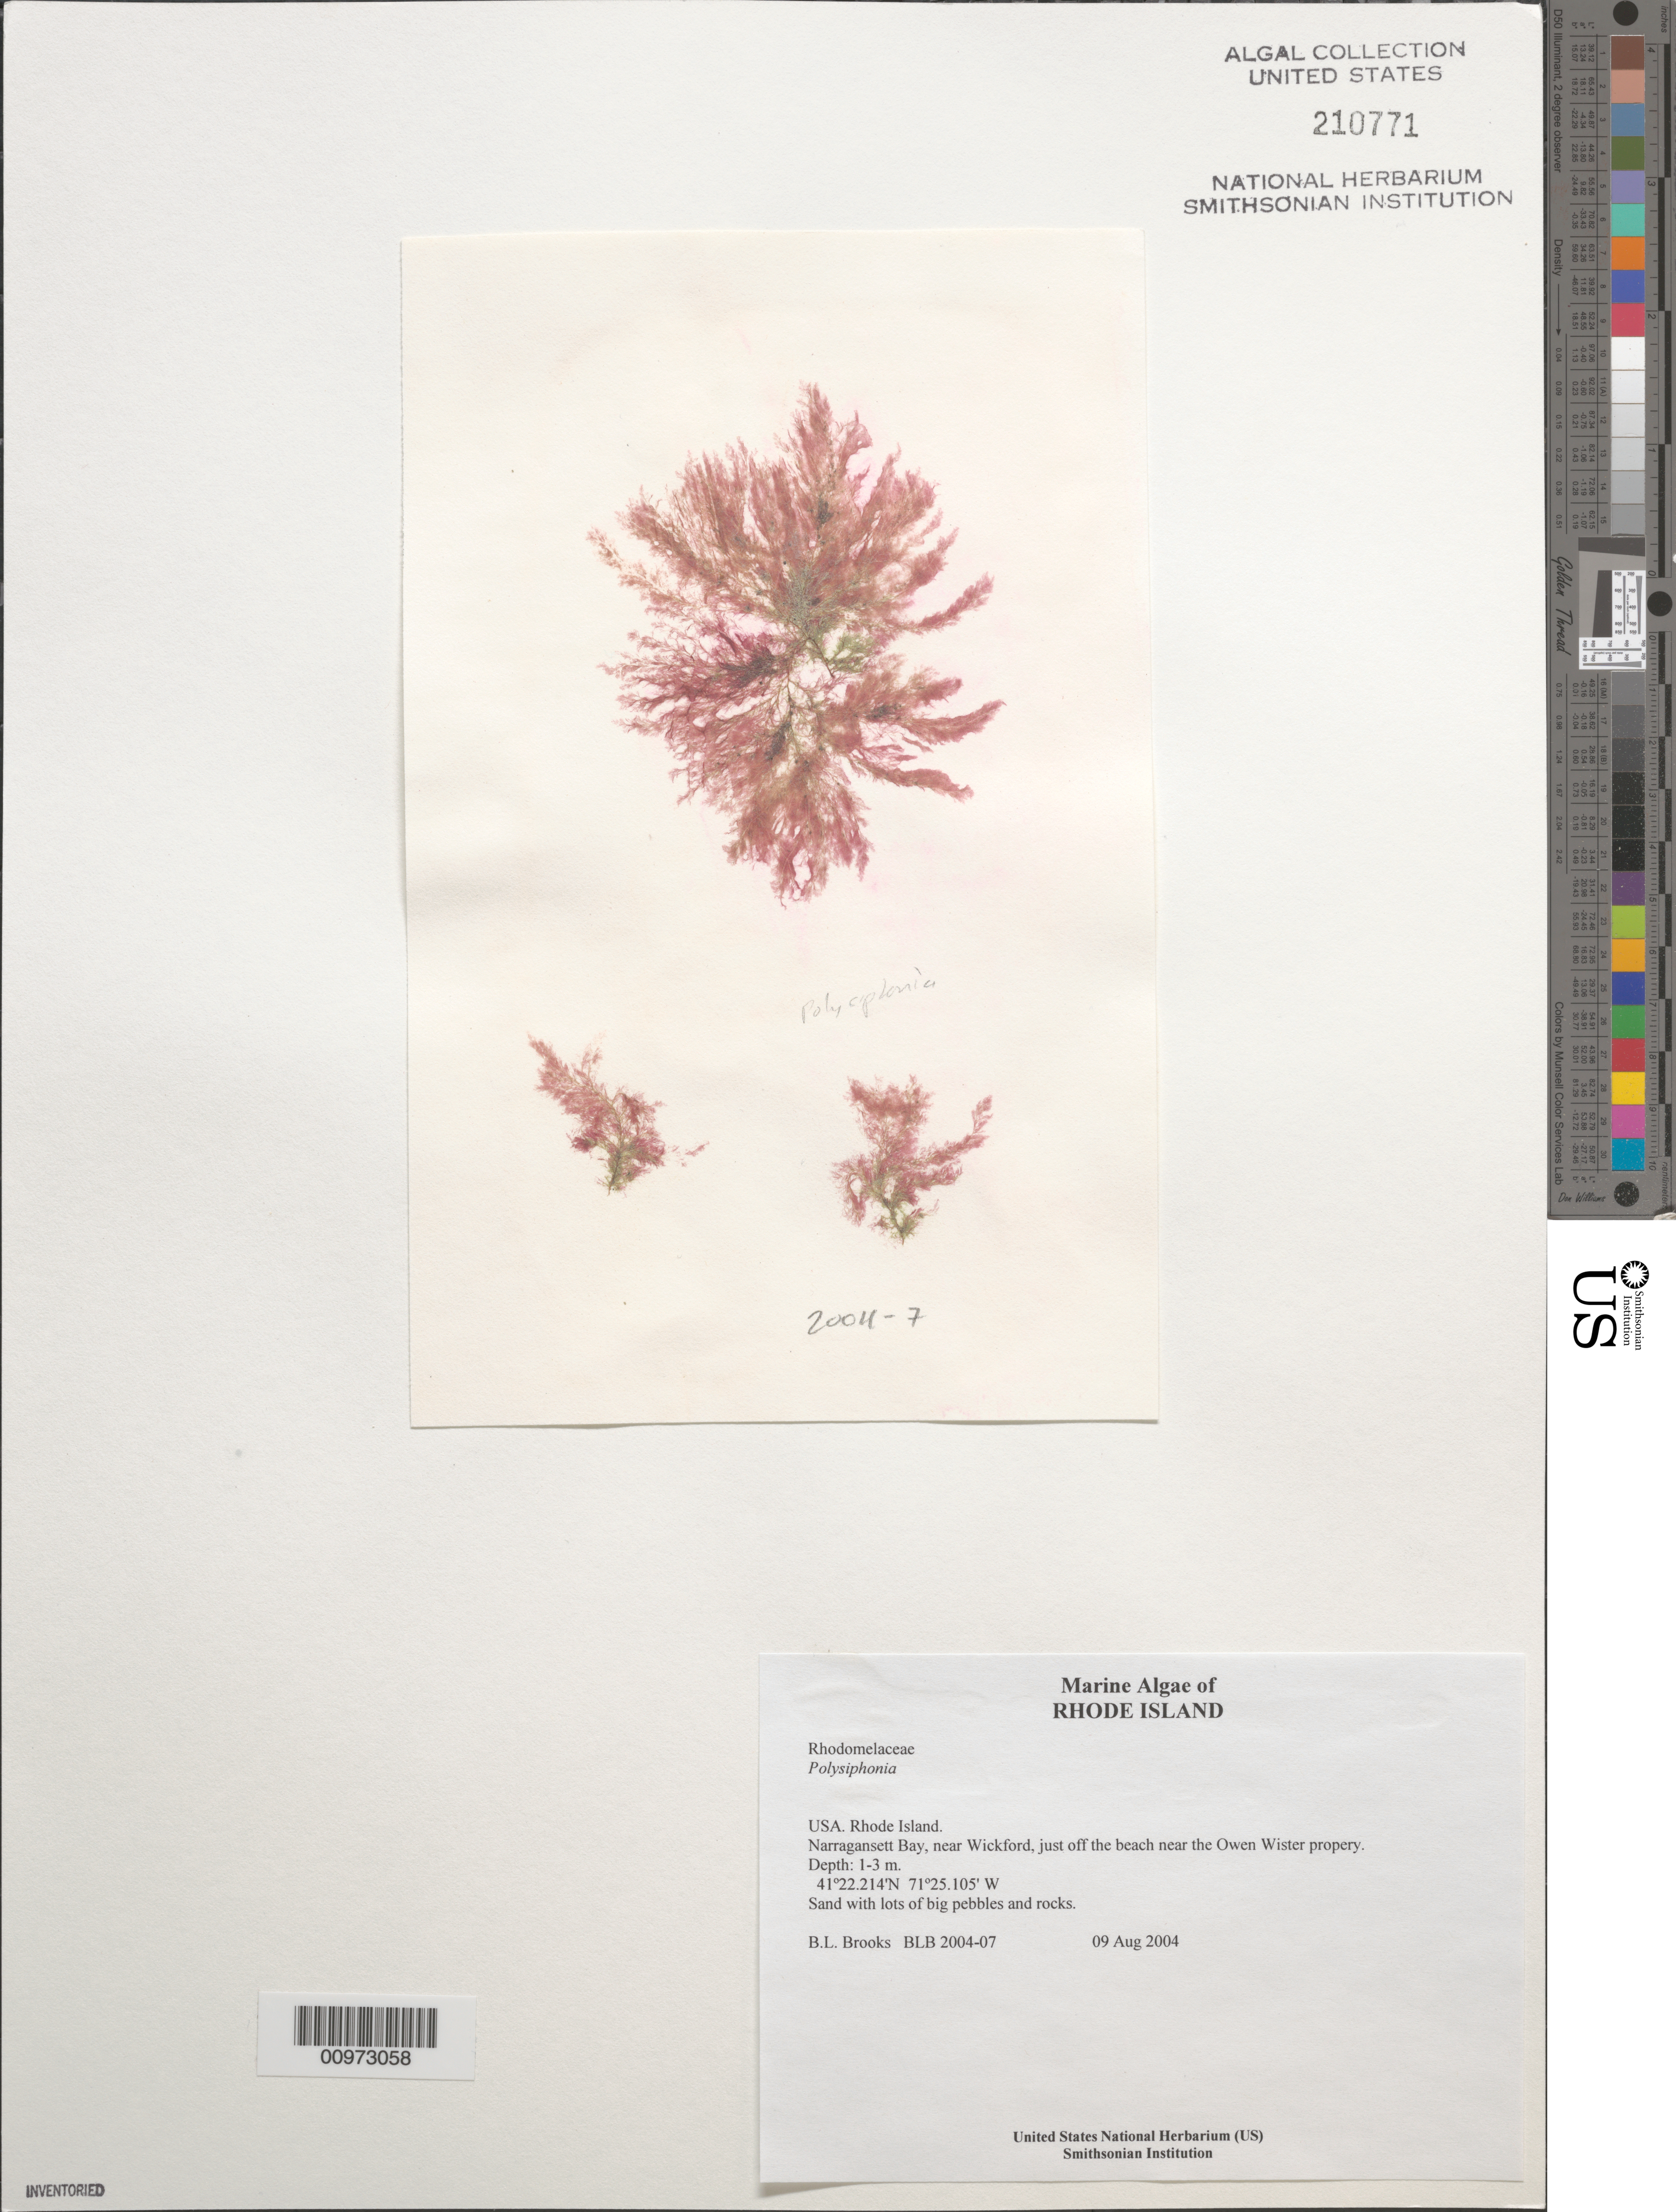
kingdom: Plantae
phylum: Rhodophyta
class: Florideophyceae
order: Ceramiales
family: Rhodomelaceae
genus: Polysiphonia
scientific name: Polysiphonia sp.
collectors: B. Brooks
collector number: BLB 2004-07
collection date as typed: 09 Aug 2004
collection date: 2004-08-09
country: United States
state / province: Rhode Island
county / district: Washington County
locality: Narragansett Bay, near Wickford, just off beach near Owen Wister property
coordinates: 41 22.214'N, 71 25.105'W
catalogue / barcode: US 210771